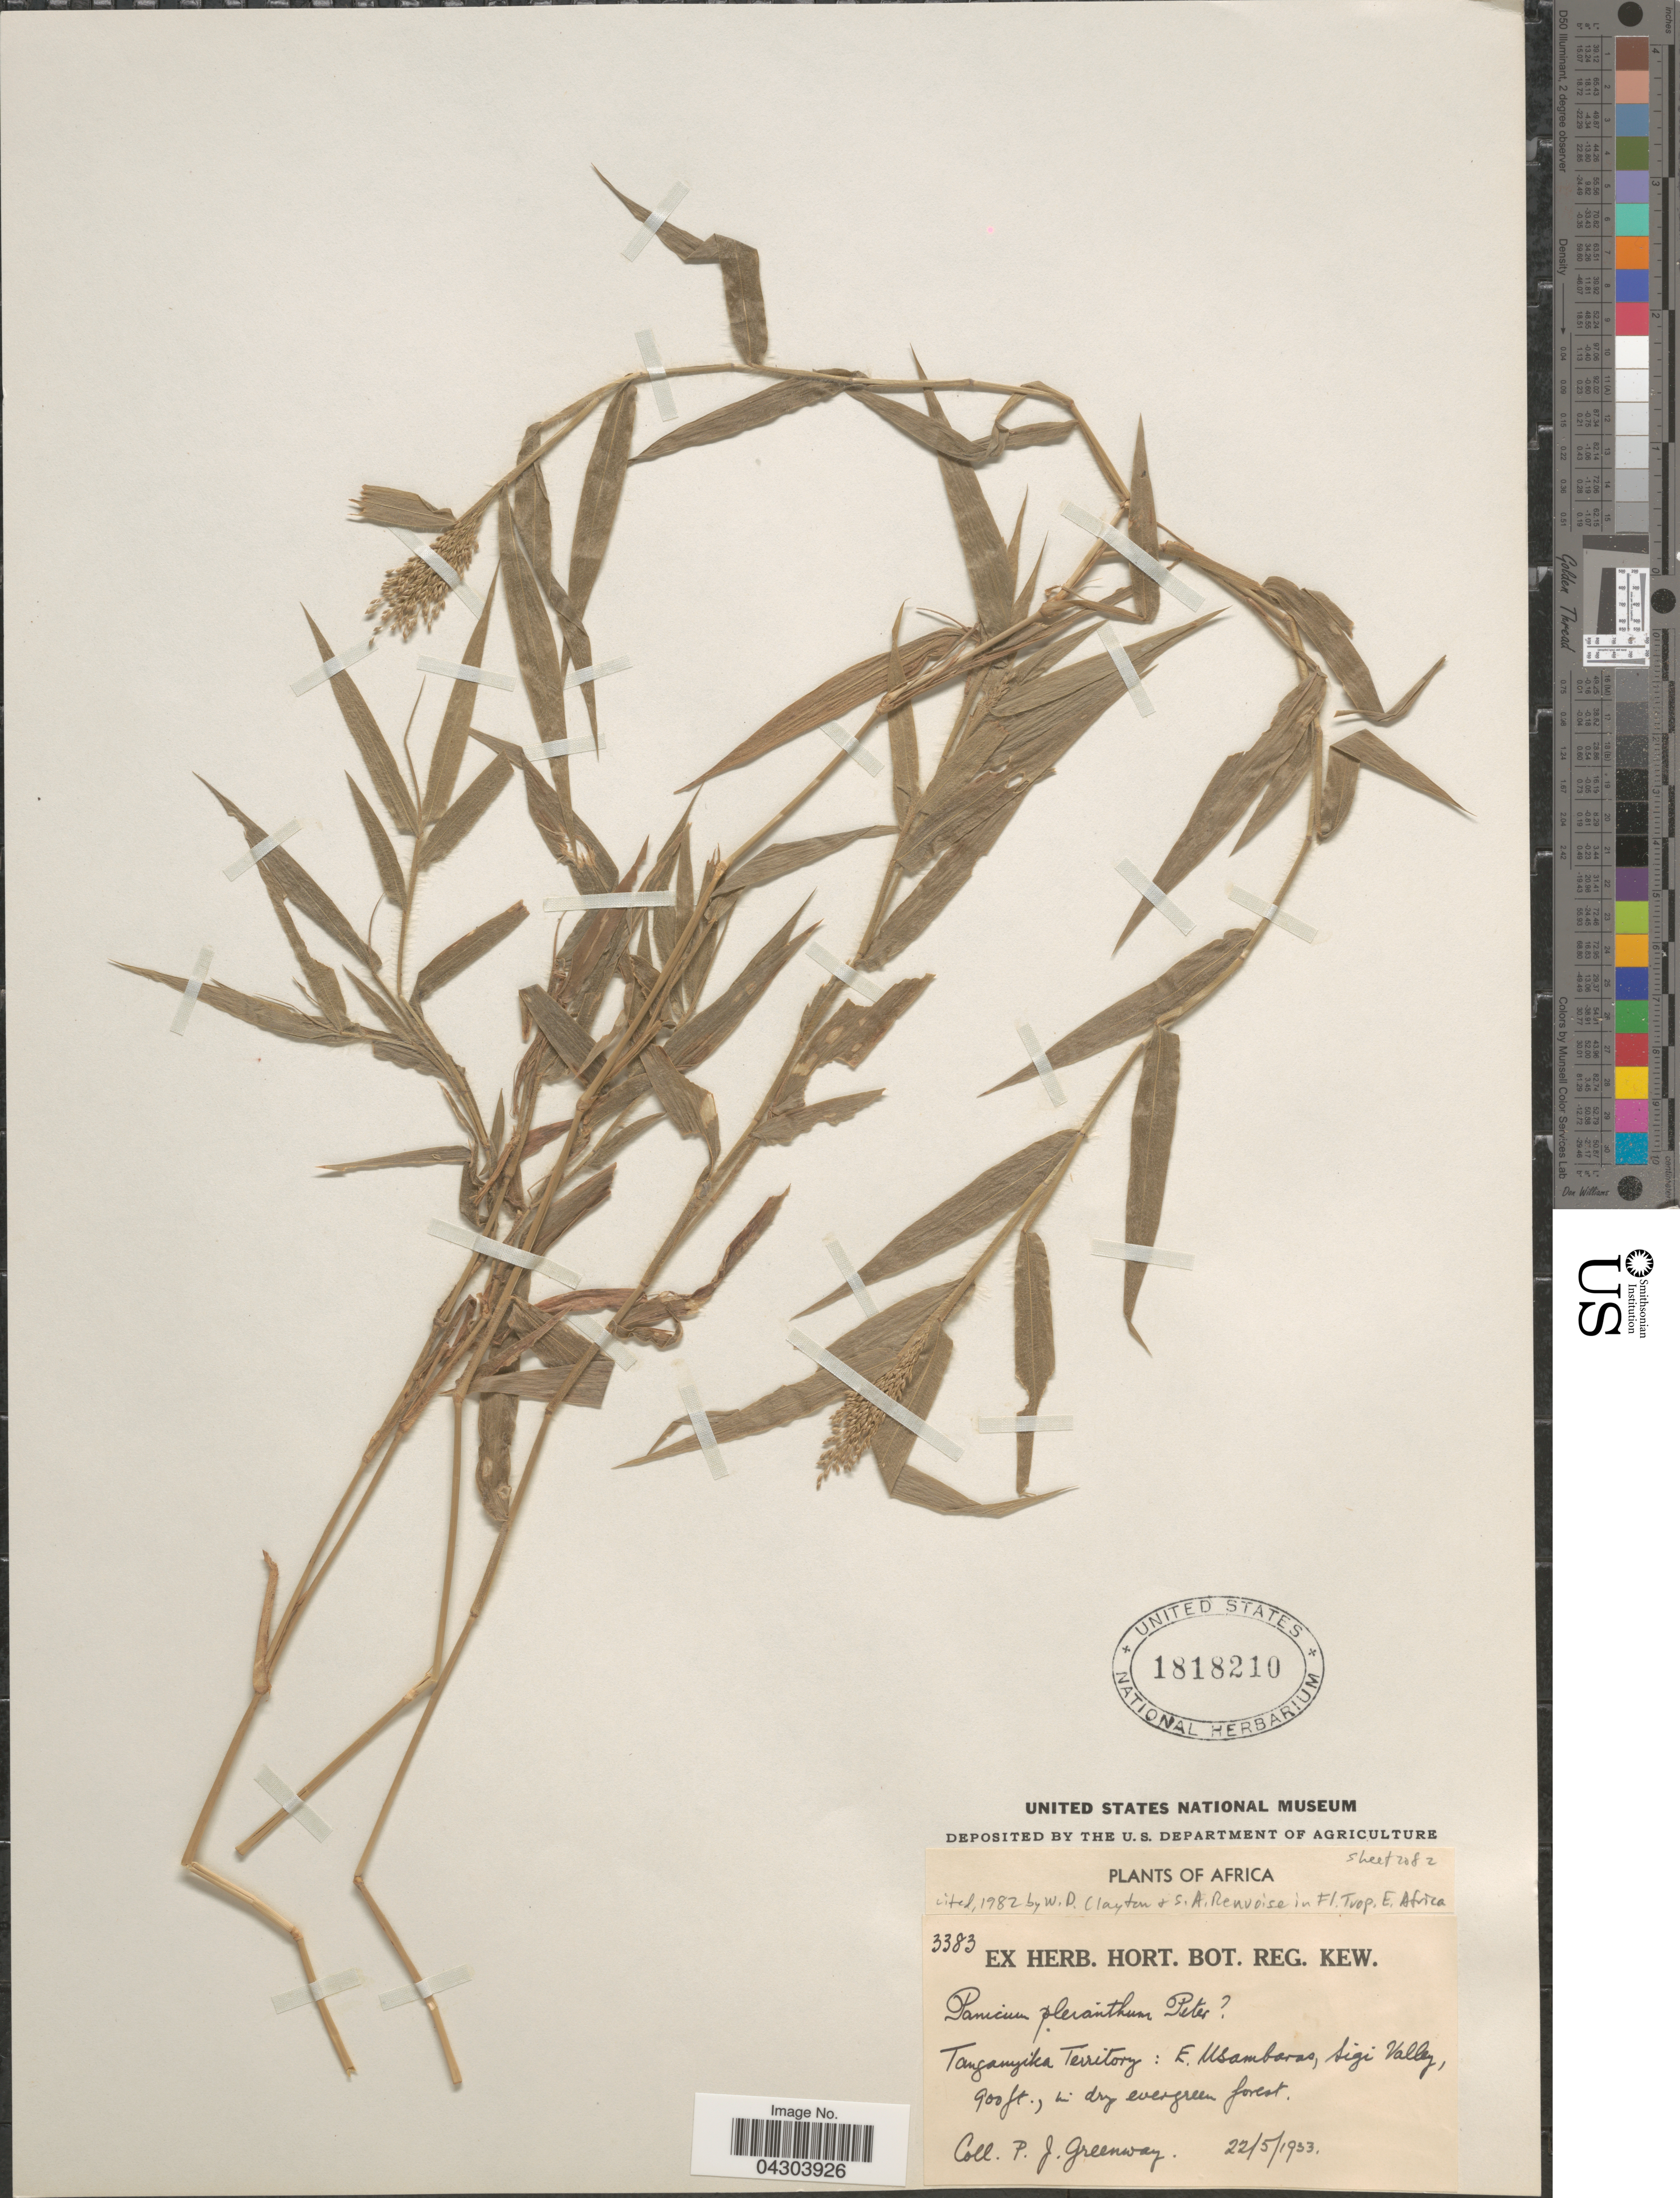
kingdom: Plantae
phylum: Tracheophyta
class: Liliopsida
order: Poales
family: Poaceae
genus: Panicum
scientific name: Panicum pleianthum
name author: Peter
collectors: P. J. Greenway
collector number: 3383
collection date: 1933-05-22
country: Tanzania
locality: Tanganyika Territory: E. Usambaras, Sigi Valley.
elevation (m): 274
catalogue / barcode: US 1818210